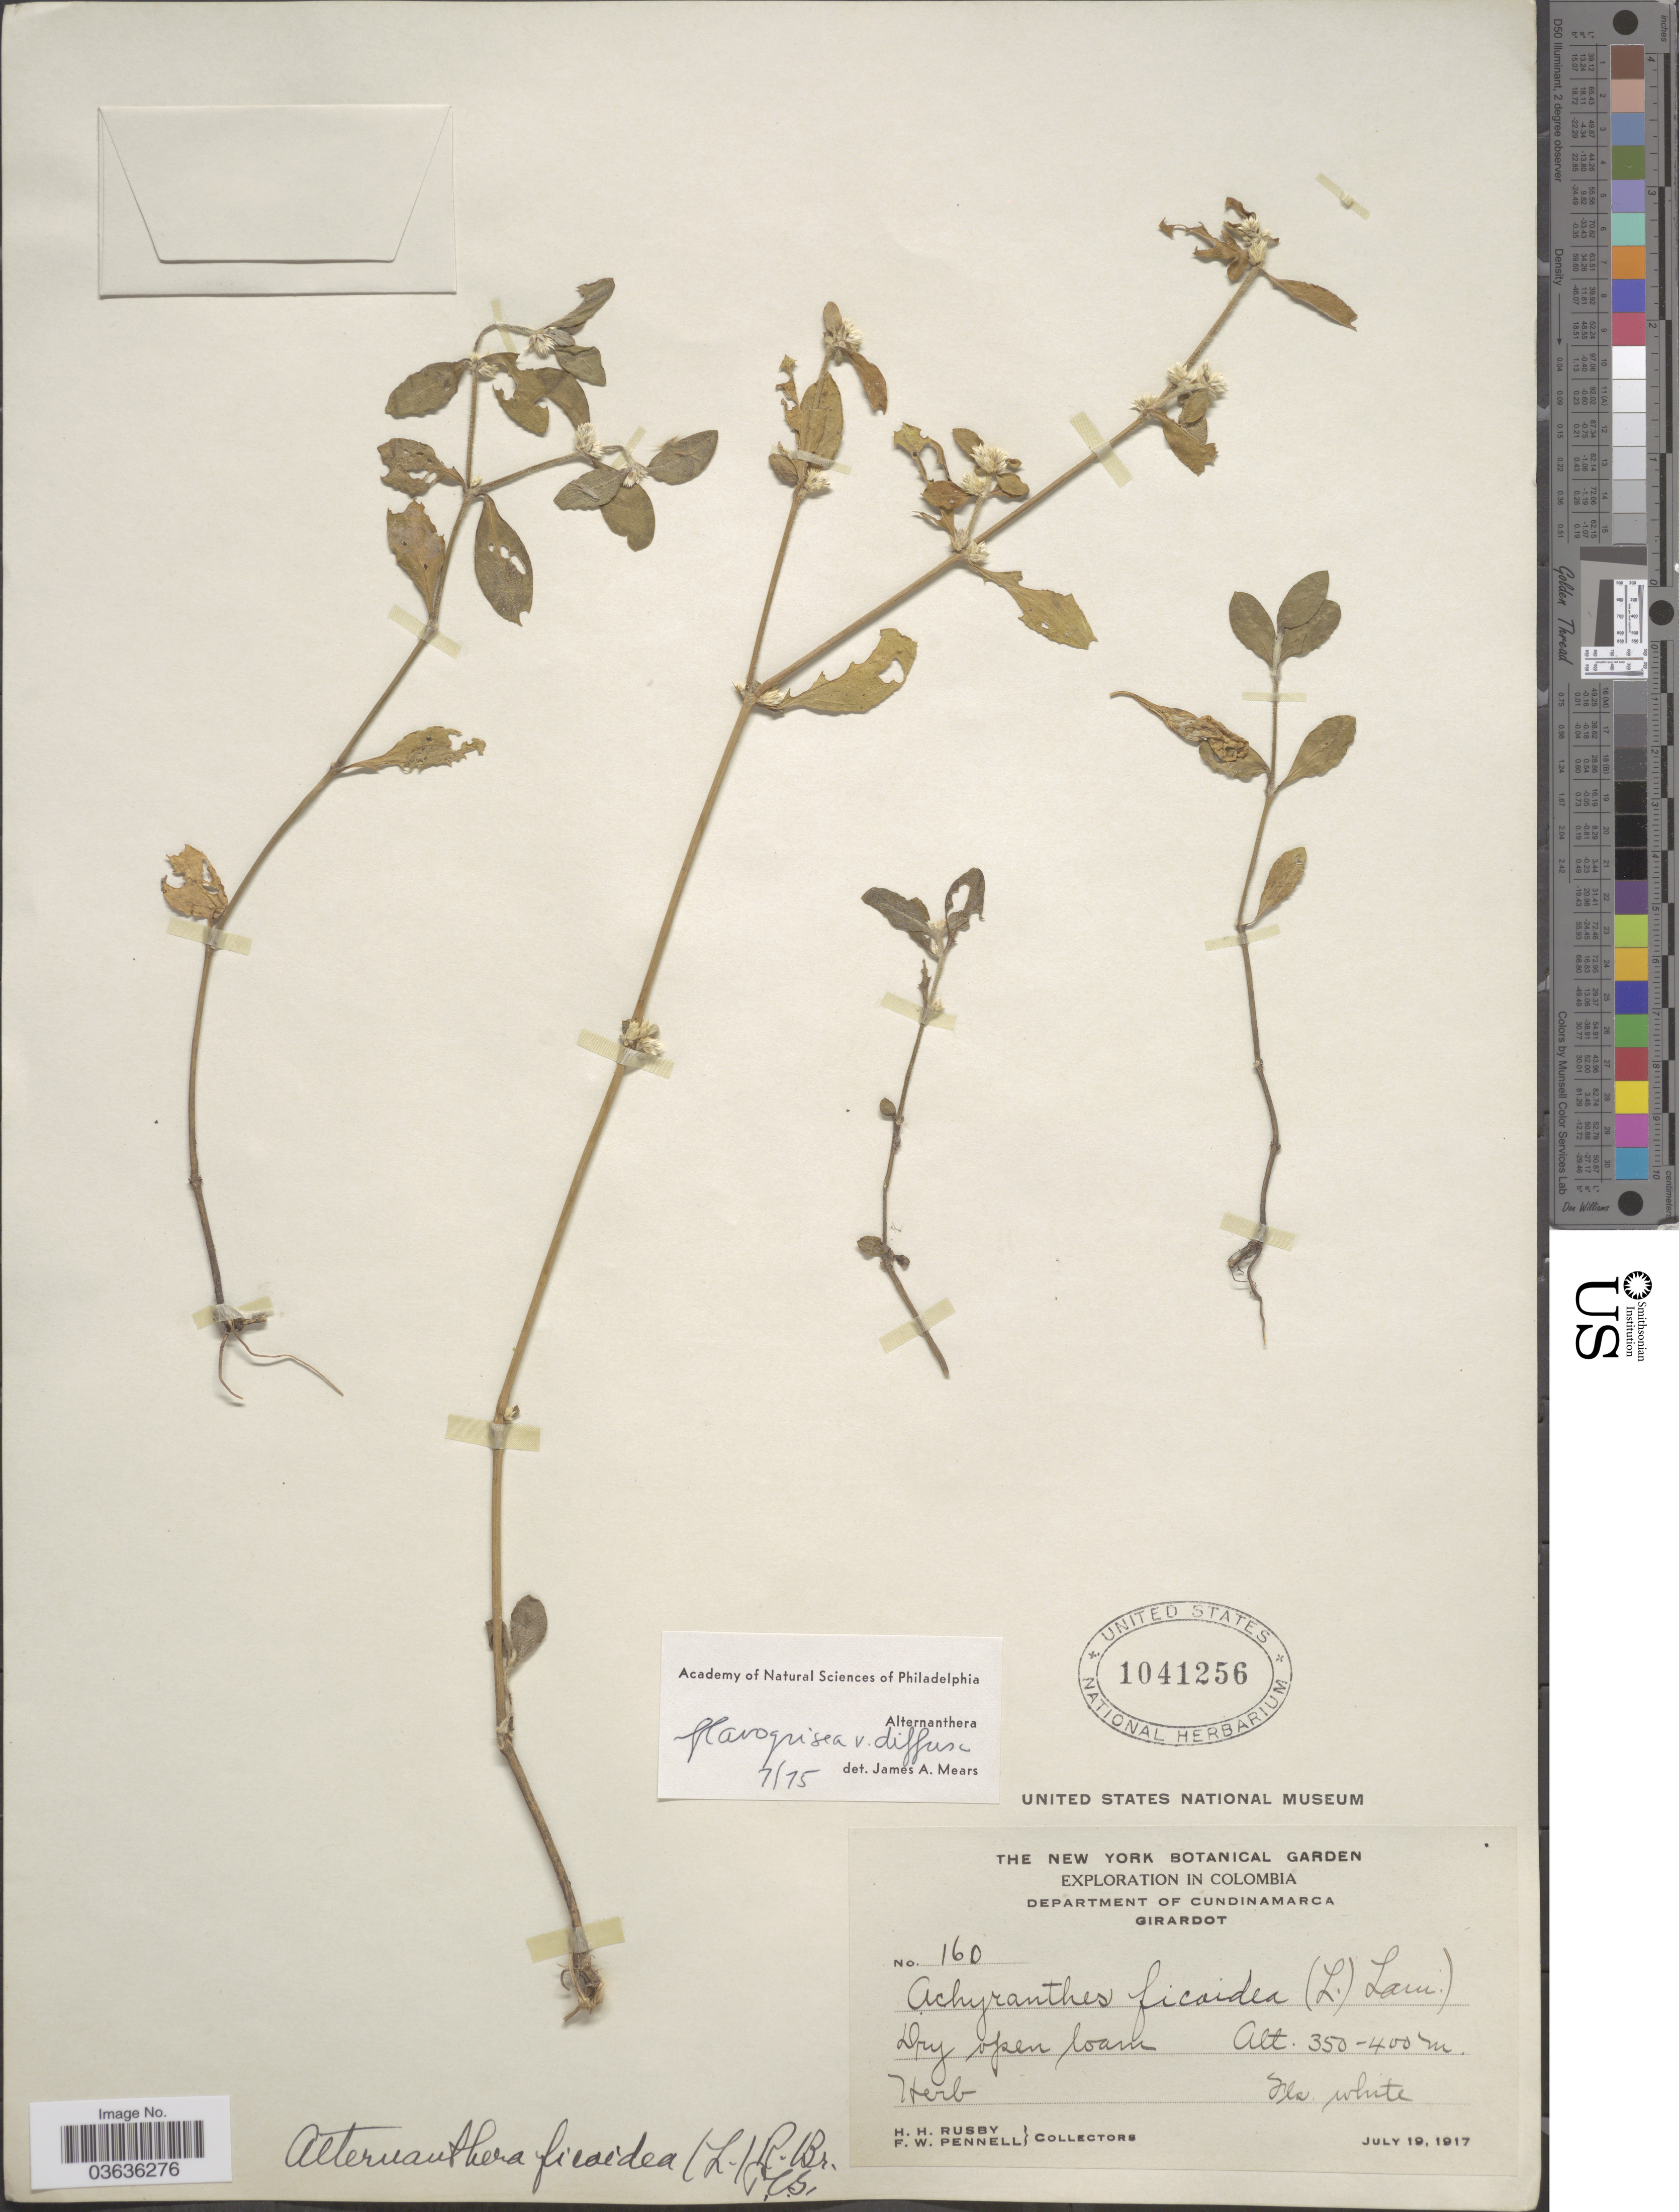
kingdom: Plantae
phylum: Tracheophyta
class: Magnoliopsida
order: Caryophyllales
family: Amaranthaceae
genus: Alternanthera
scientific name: Alternanthera flavogrisea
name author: Urb.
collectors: H. H. Rusby & F. W. Pennell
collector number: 160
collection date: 1917-07-19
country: Colombia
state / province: Cundinamarca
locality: Department of Cundinamarca. Girardot.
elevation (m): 350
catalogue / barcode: US 1041256